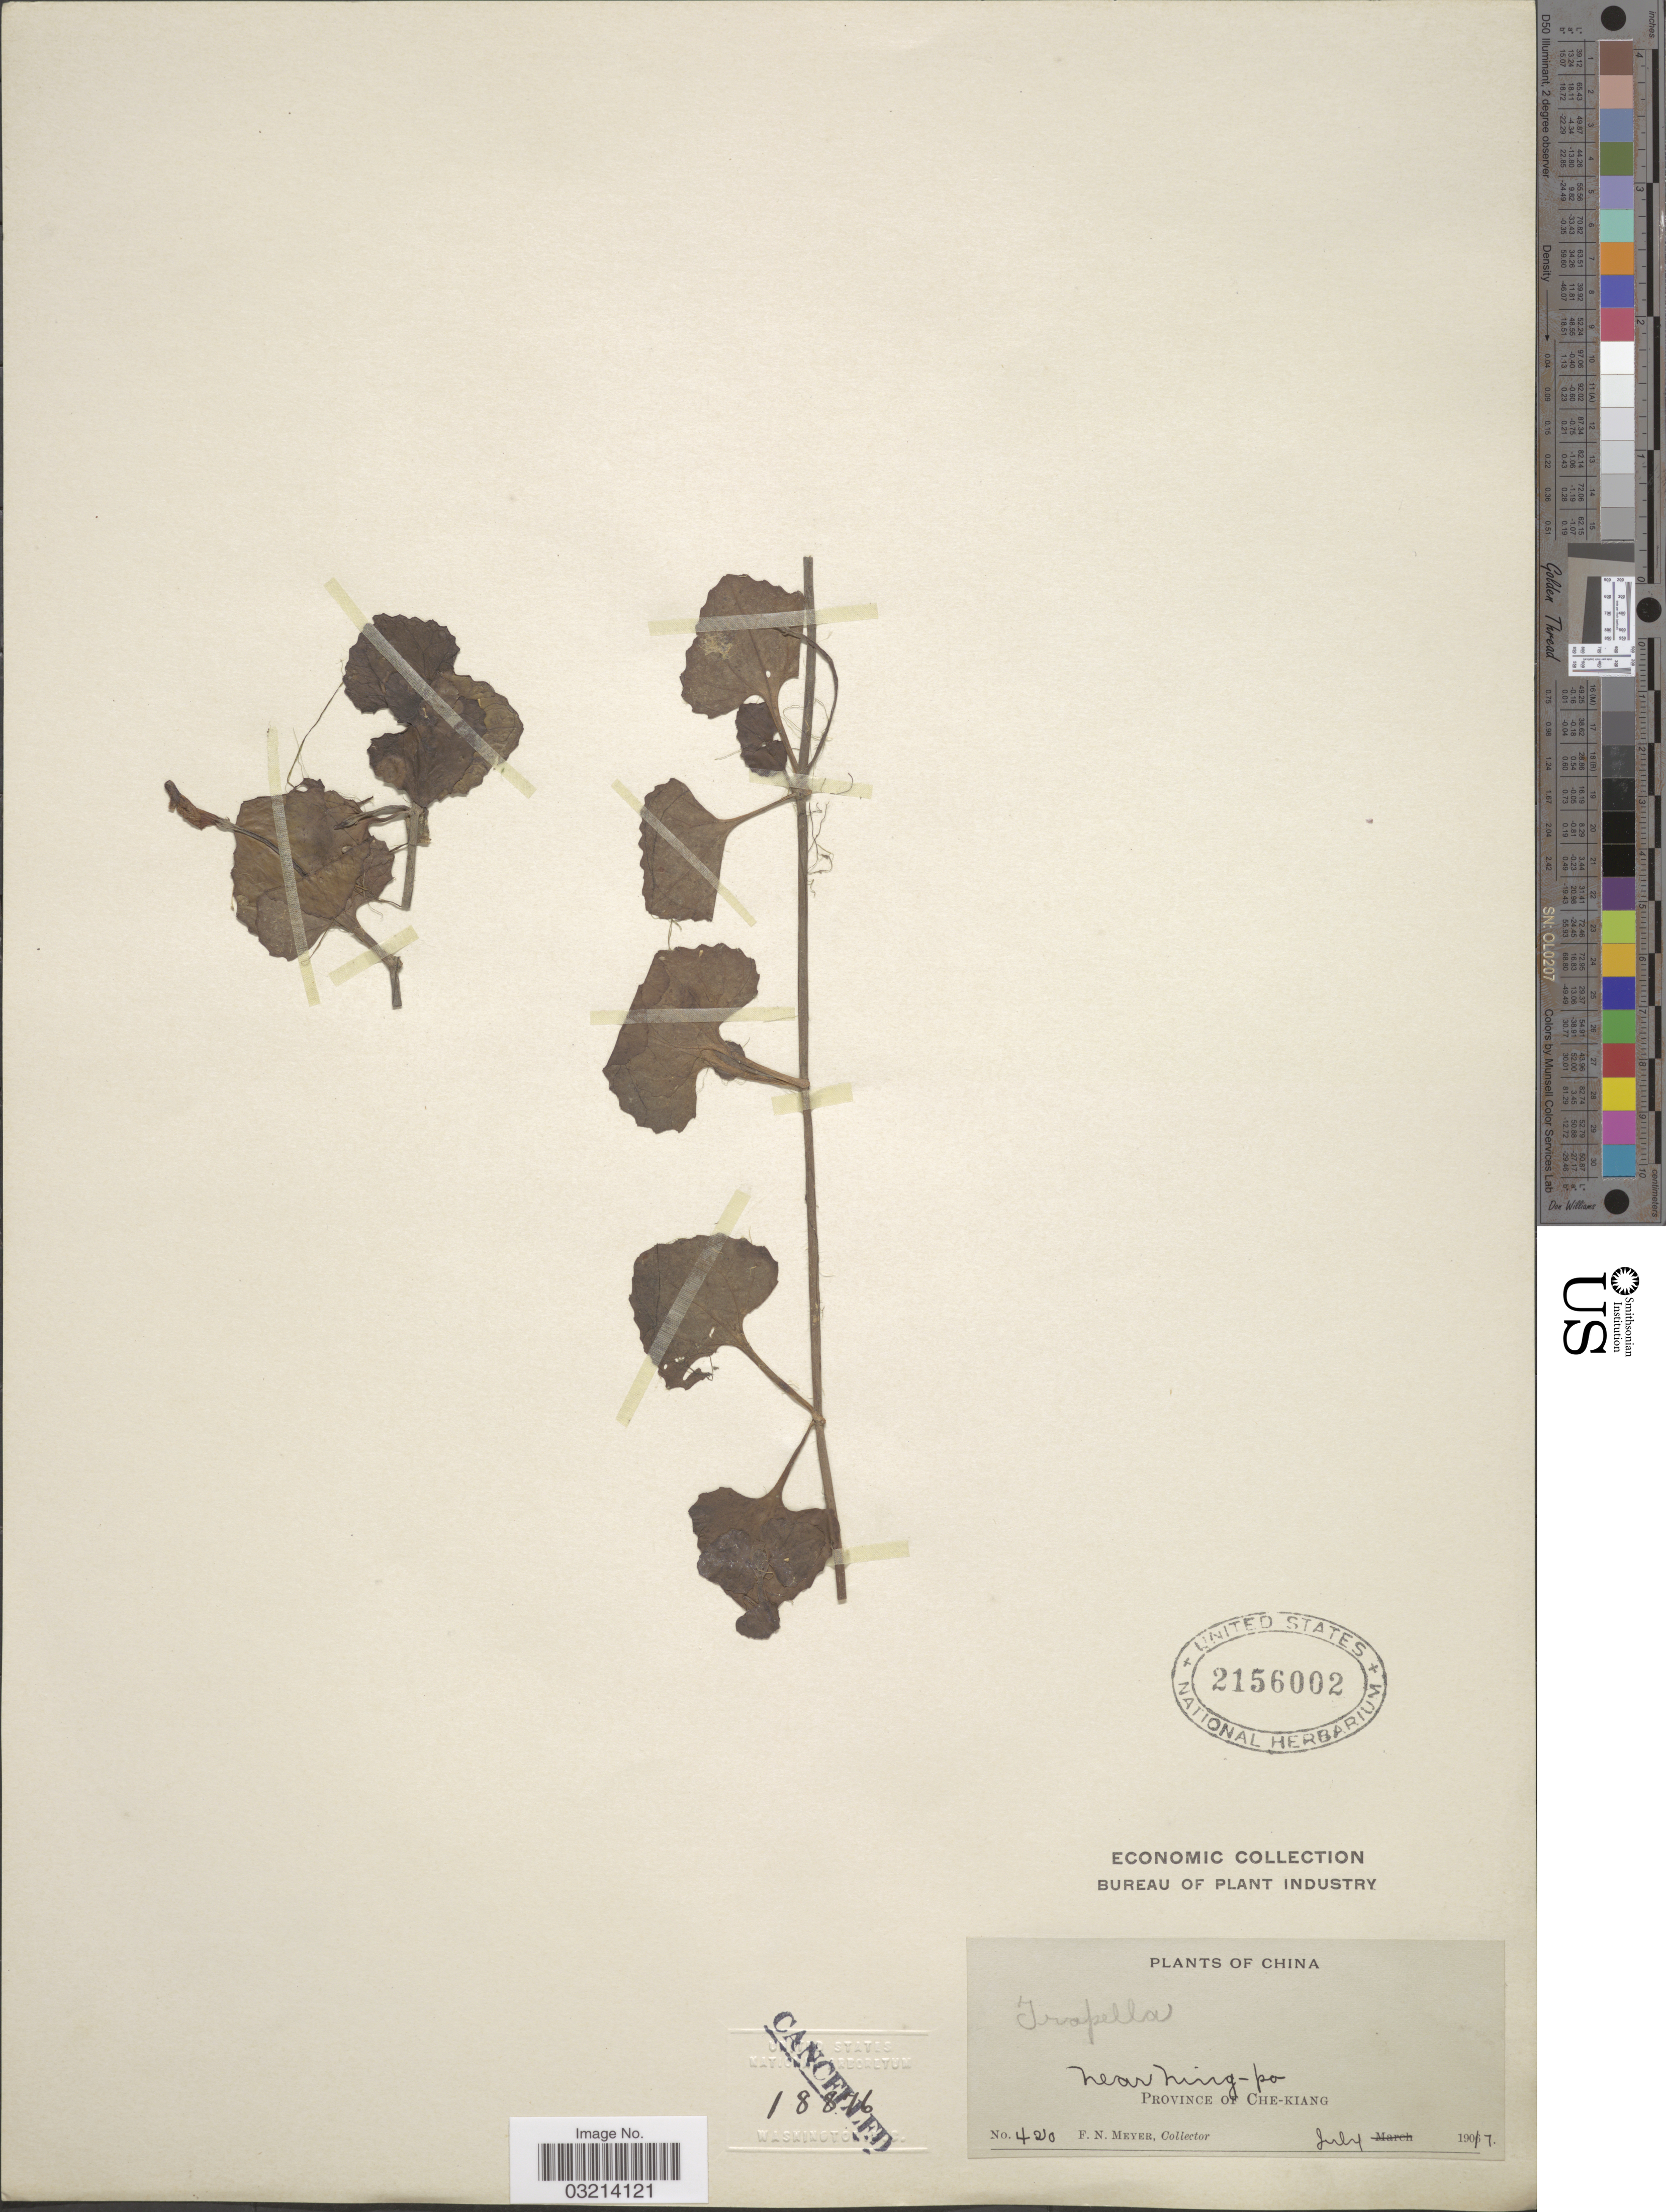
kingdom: Plantae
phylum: Tracheophyta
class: Magnoliopsida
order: Lamiales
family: Plantaginaceae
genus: Trapella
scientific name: Trapella sinensis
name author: Oliv.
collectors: F. N. Meyer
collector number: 420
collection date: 1907-07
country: China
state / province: Zhejiang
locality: Near Ning-po. Province of Che-Kiang.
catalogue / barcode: US 2156002